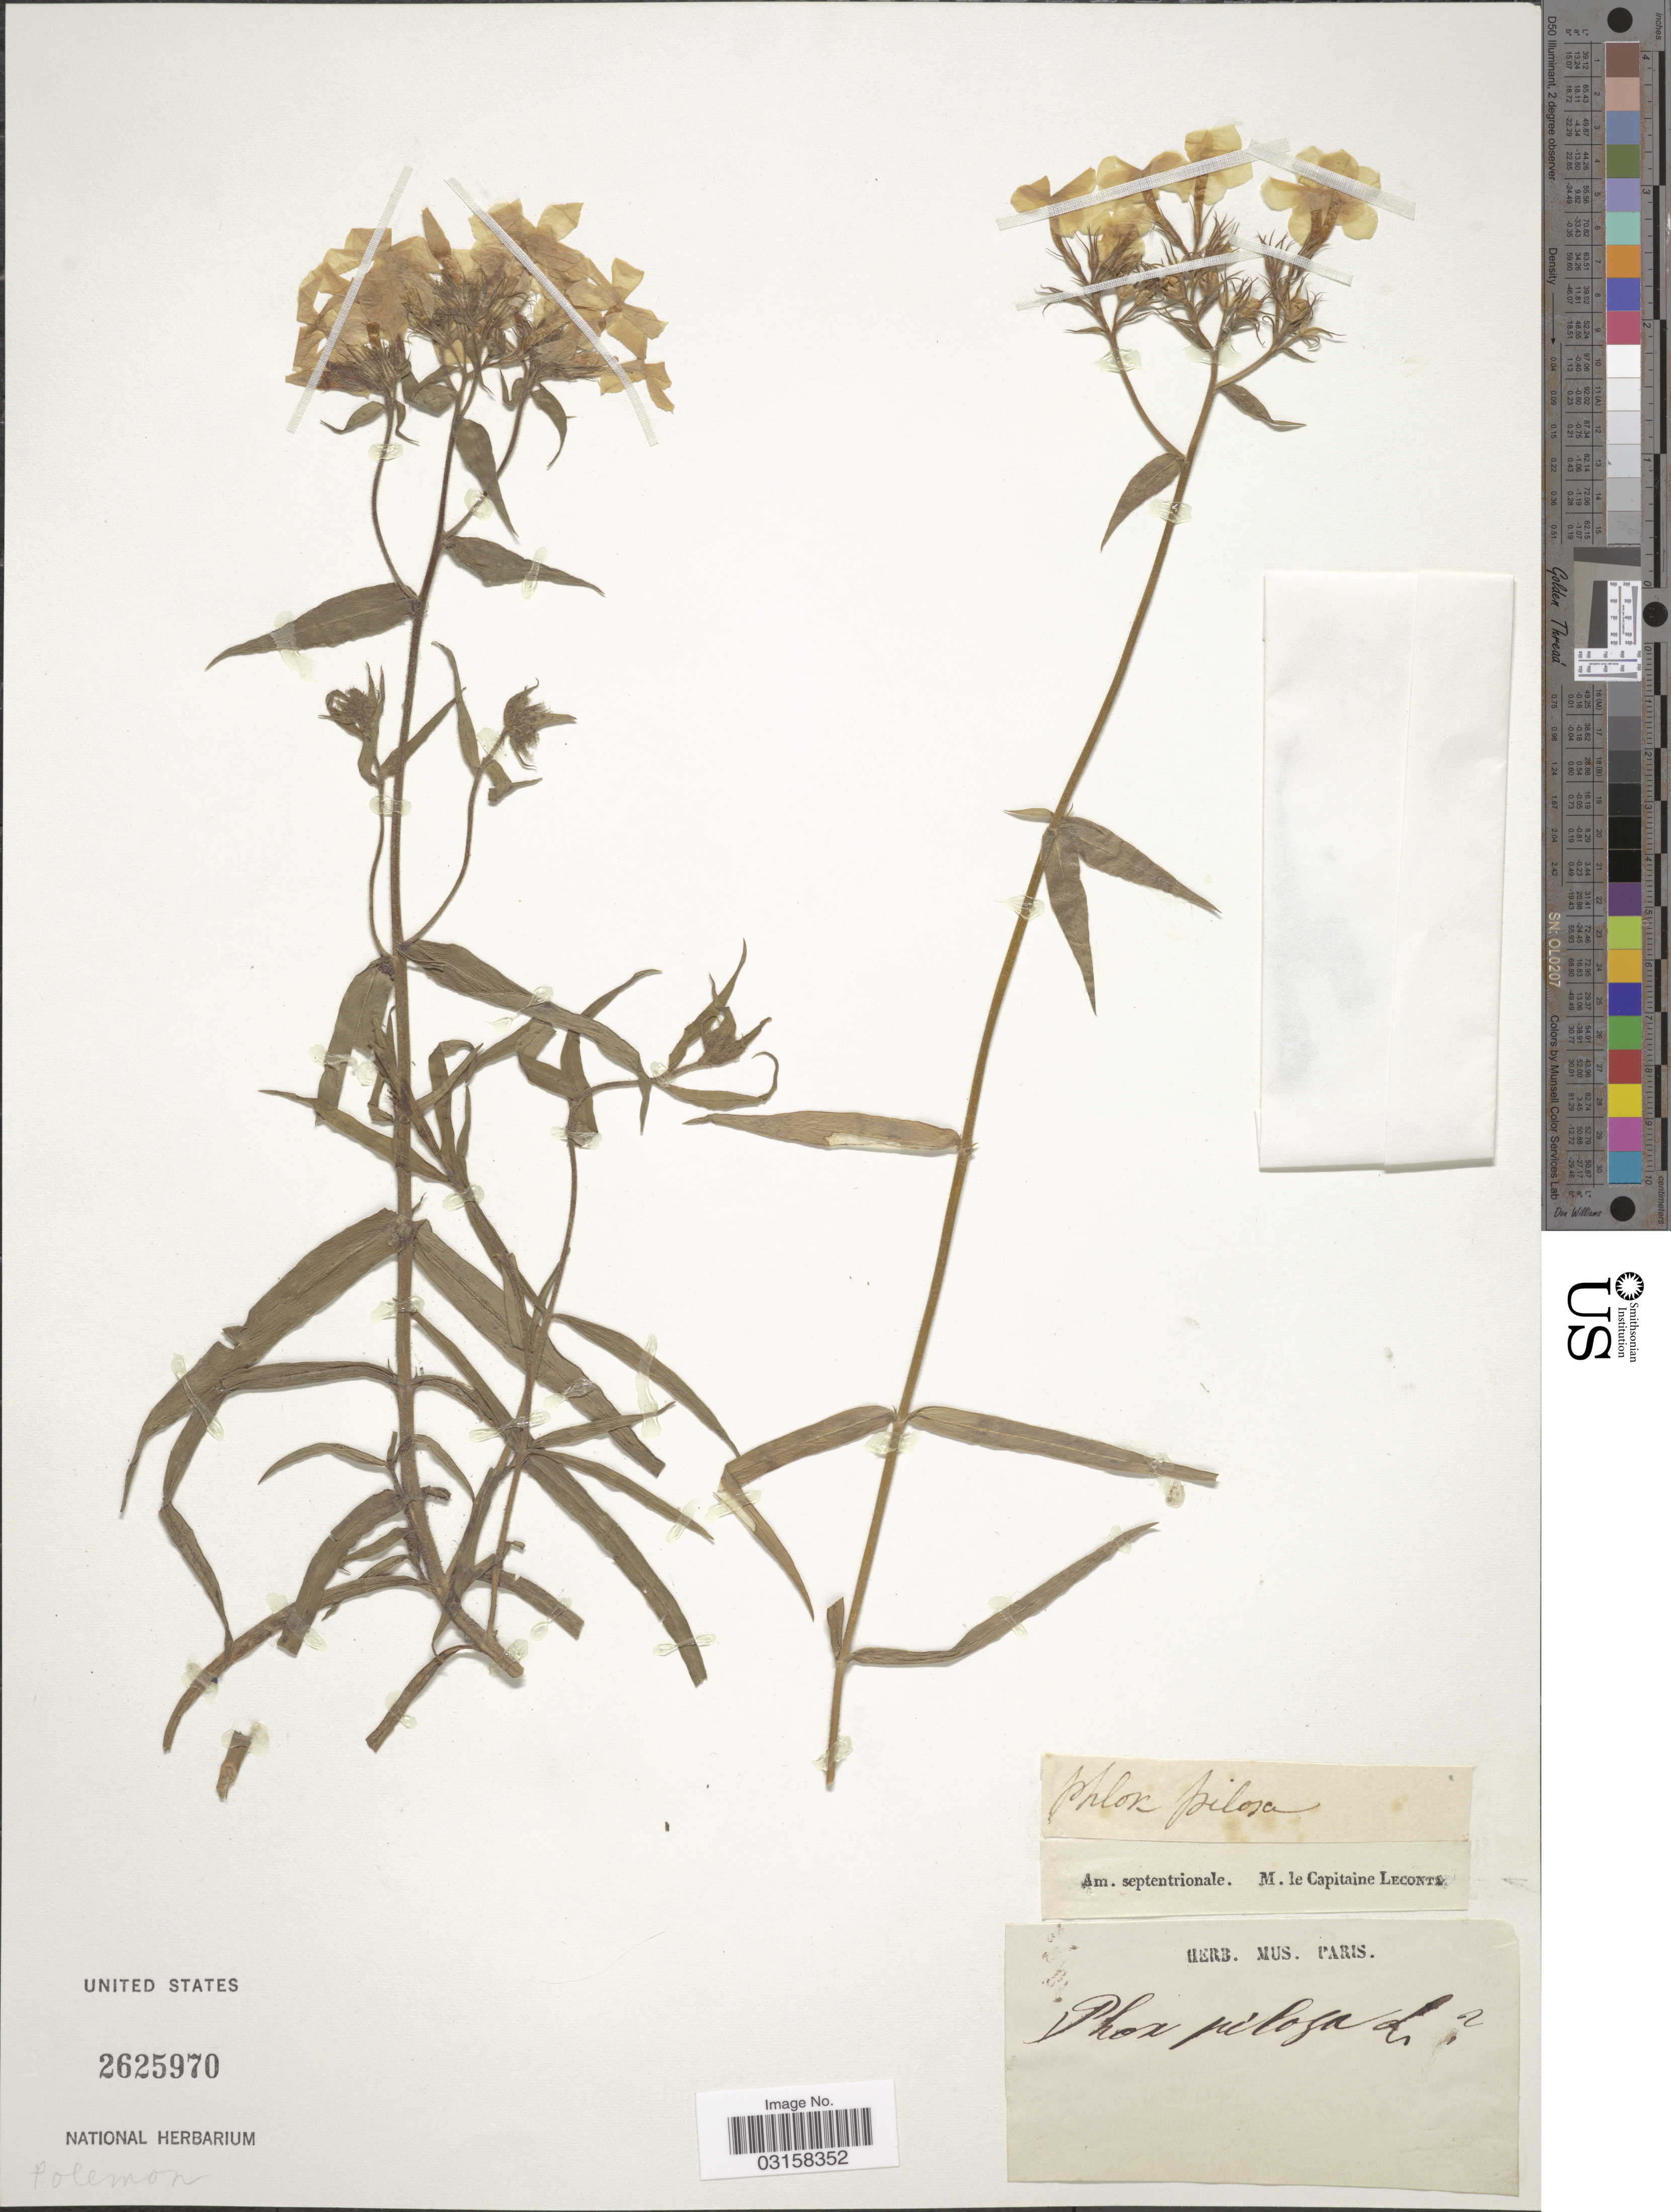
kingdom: Plantae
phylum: Tracheophyta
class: Magnoliopsida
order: Ericales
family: Polemoniaceae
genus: Phlox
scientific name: Phlox pilosa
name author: L.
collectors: J. LeConte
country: United States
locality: Am. septentrionale.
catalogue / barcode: US 2625970